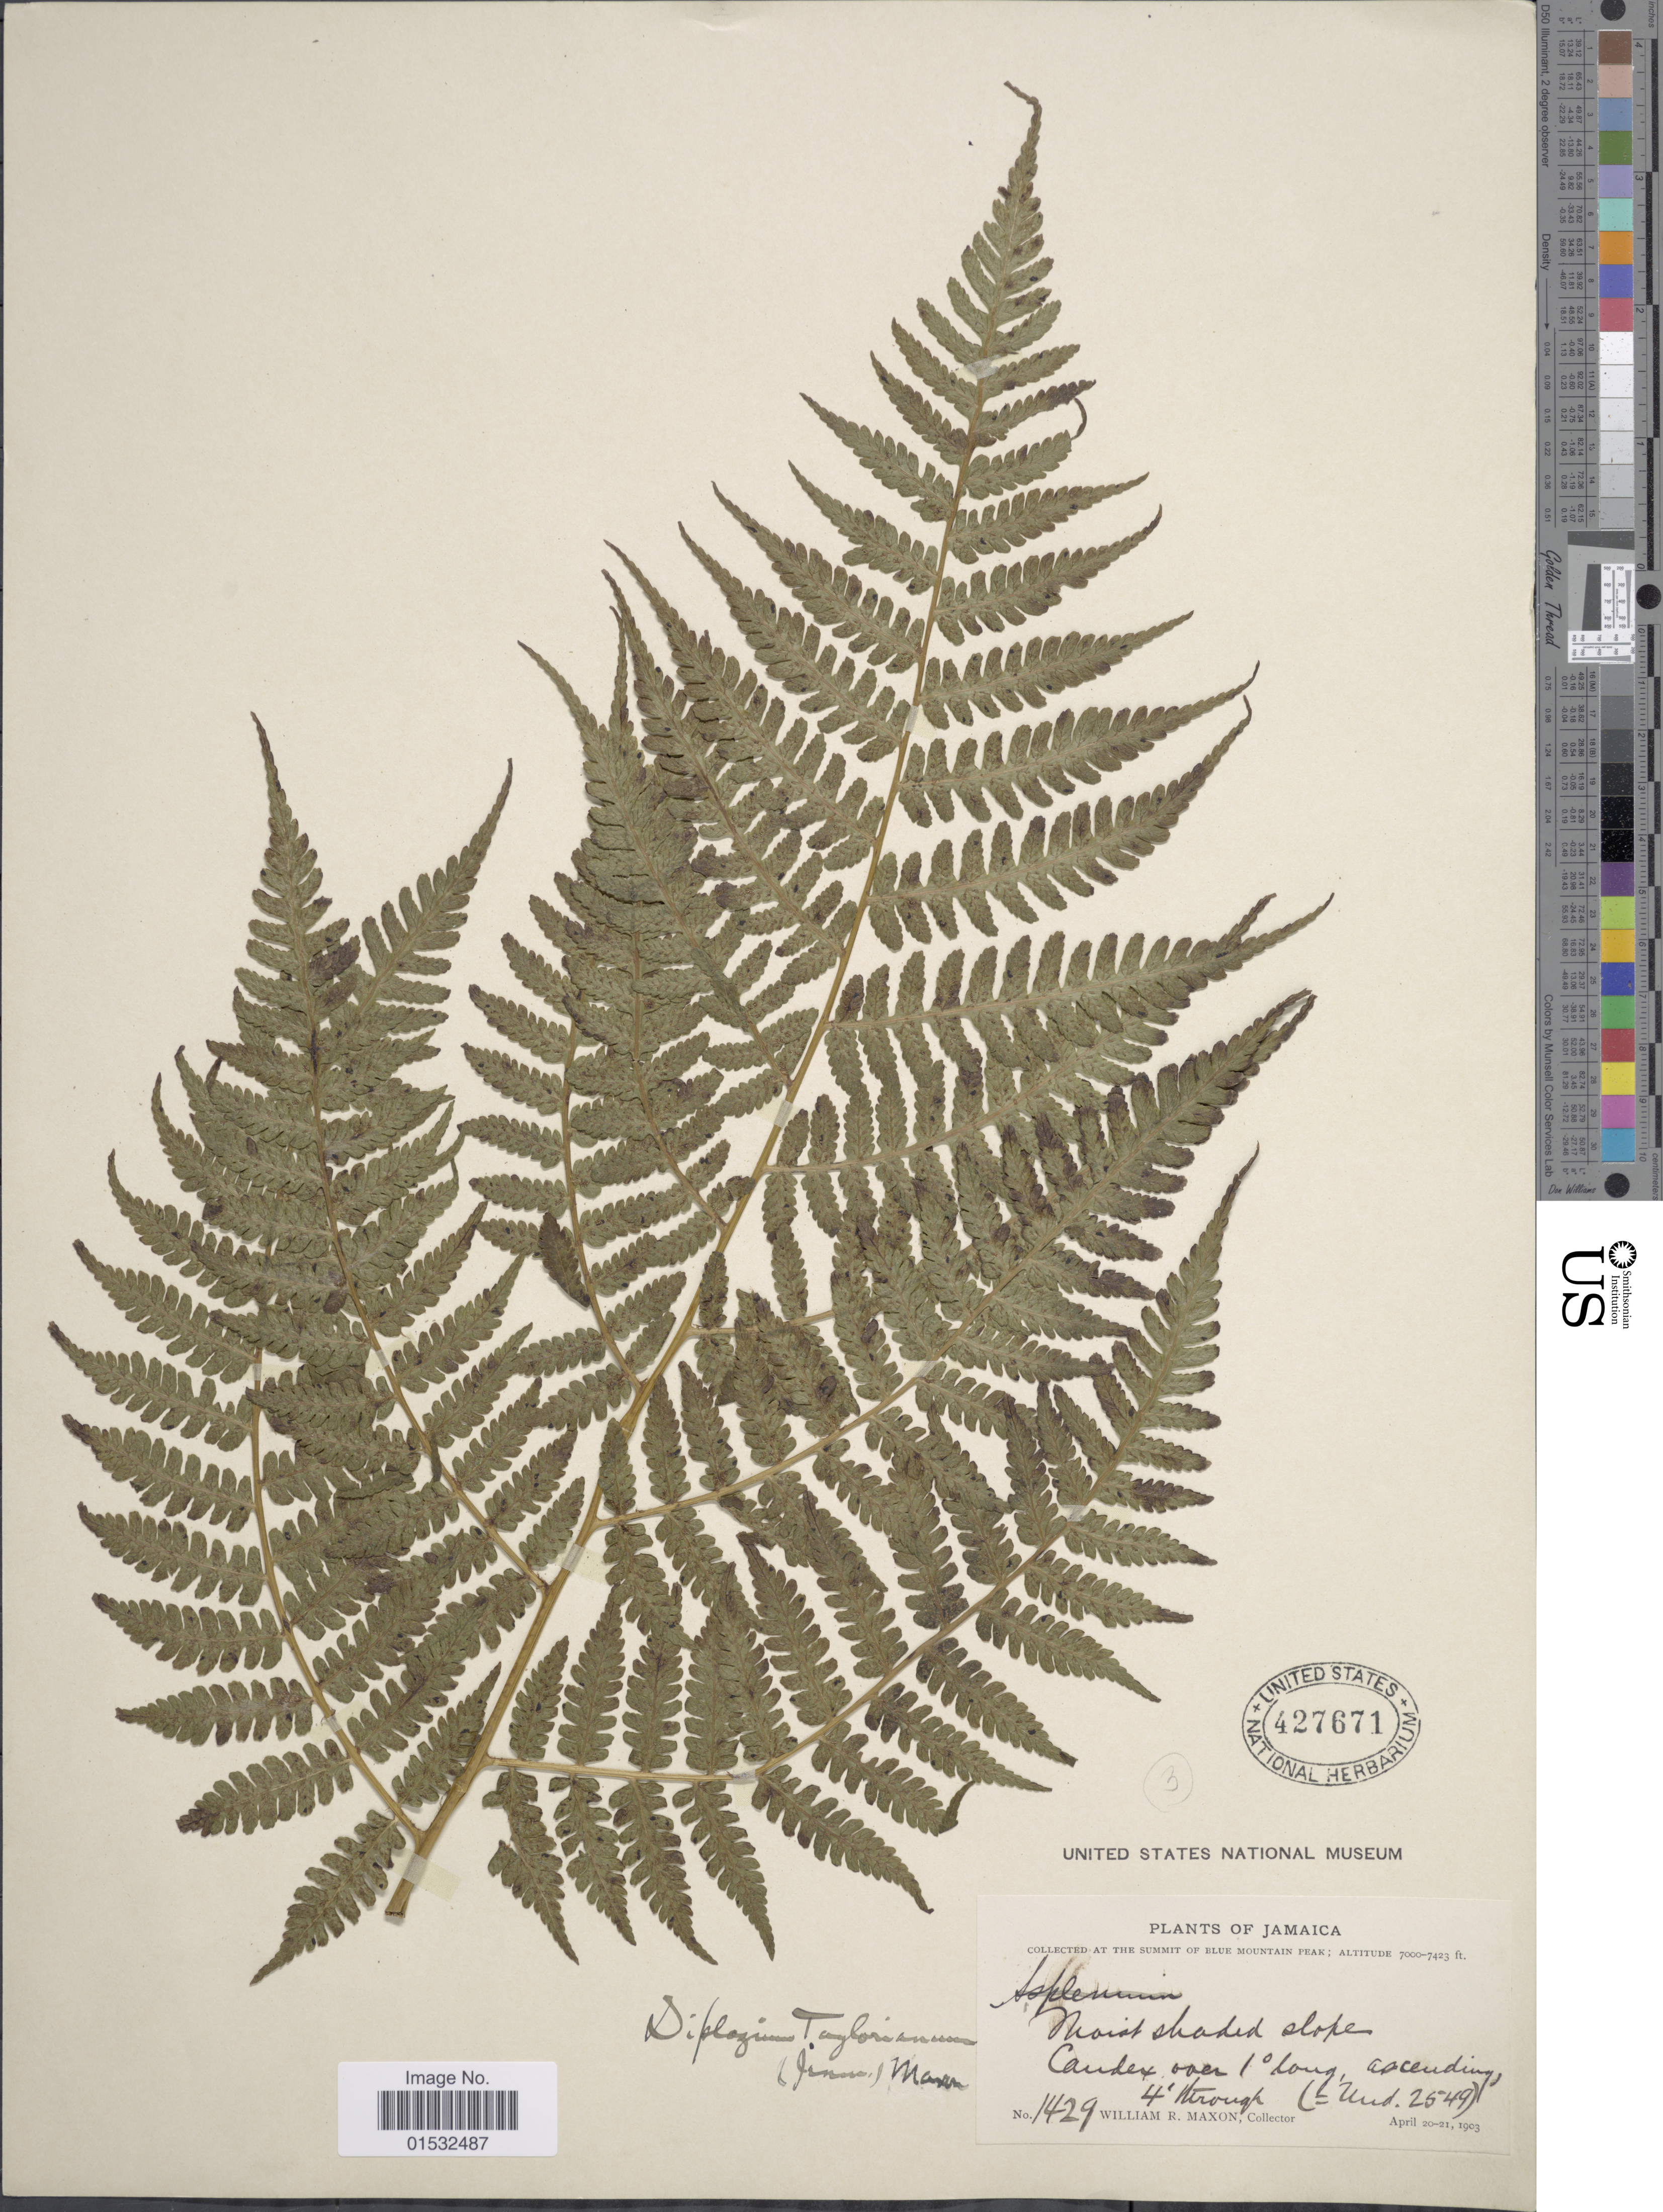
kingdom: Plantae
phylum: Tracheophyta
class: Polypodiopsida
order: Polypodiales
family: Athyriaceae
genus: Diplazium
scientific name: Diplazium taylorianum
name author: (Jenman) Maxon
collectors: W. R. Maxon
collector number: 1429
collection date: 1903-04-20/1903-04-21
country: Jamaica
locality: Summit of Blue Mountain Peak. Candey over 1° long ascending, 4' through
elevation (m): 2134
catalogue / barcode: US 427671